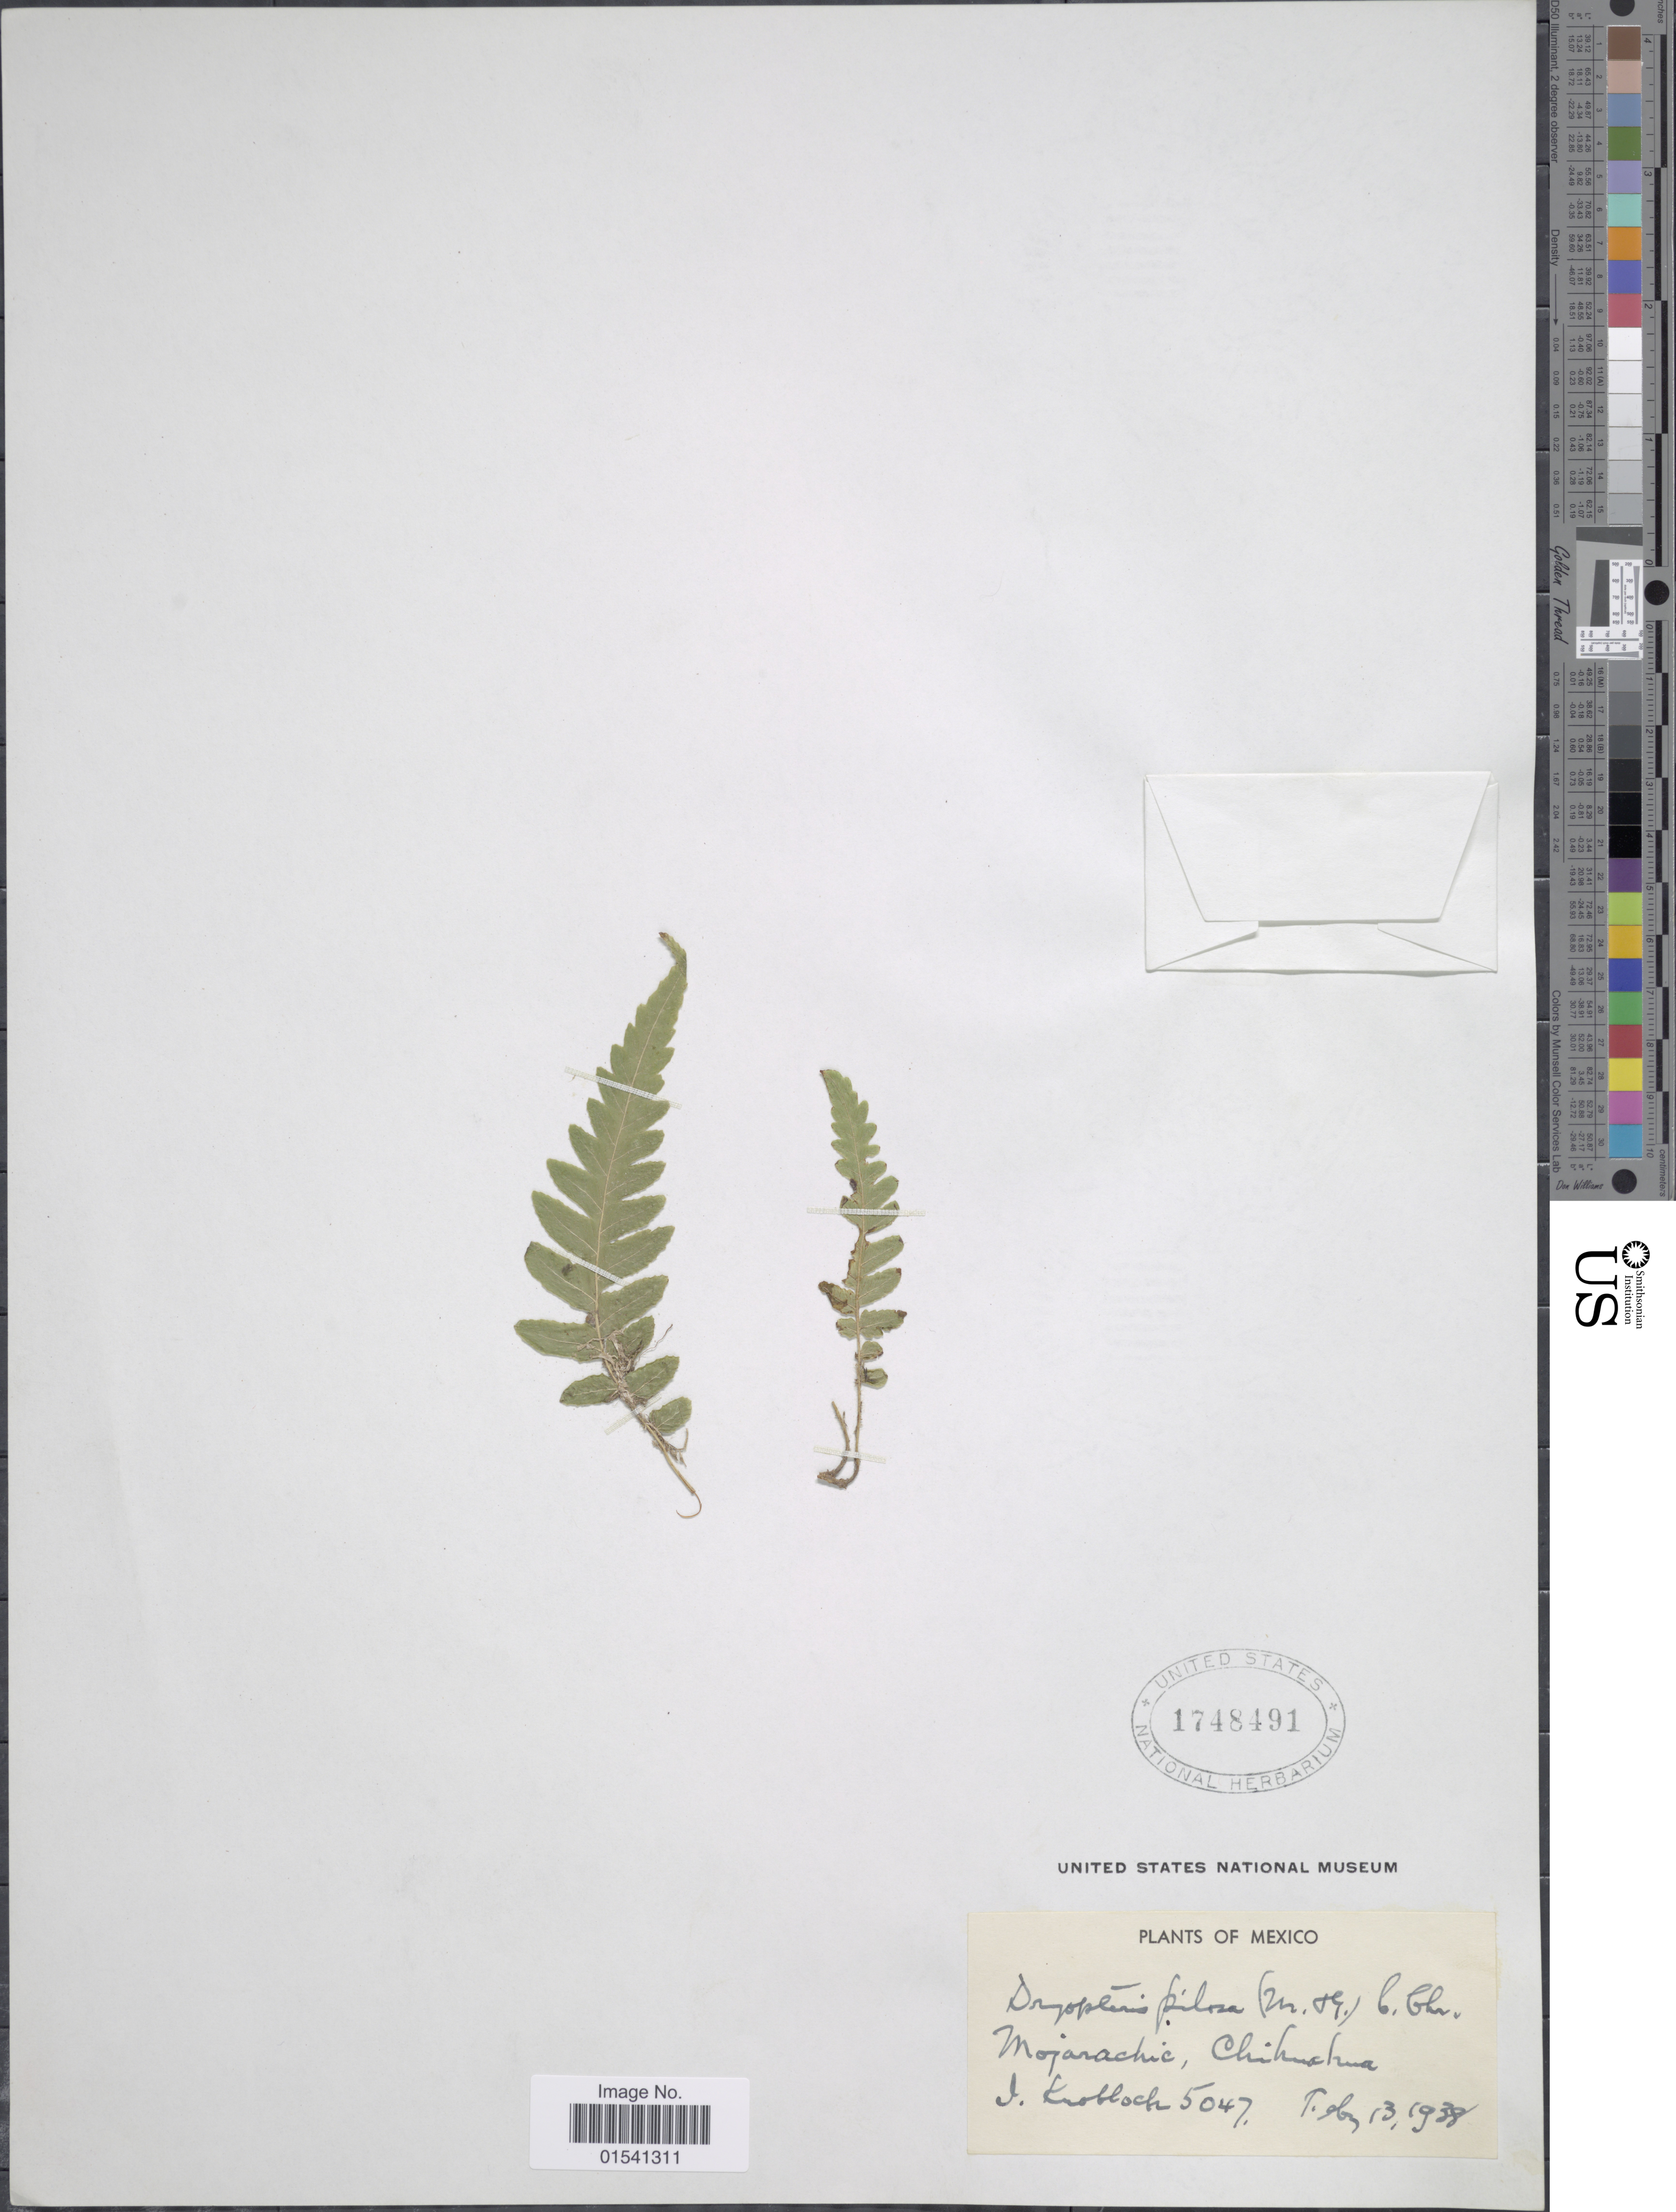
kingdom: Plantae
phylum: Tracheophyta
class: Polypodiopsida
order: Polypodiales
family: Thelypteridaceae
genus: Stegnogramma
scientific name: Stegnogramma pilosa var. villosa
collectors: I. W. Knobloch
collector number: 5047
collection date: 1938-02-13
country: Mexico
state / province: Chihuahua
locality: Mojarachic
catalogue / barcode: US 1748491